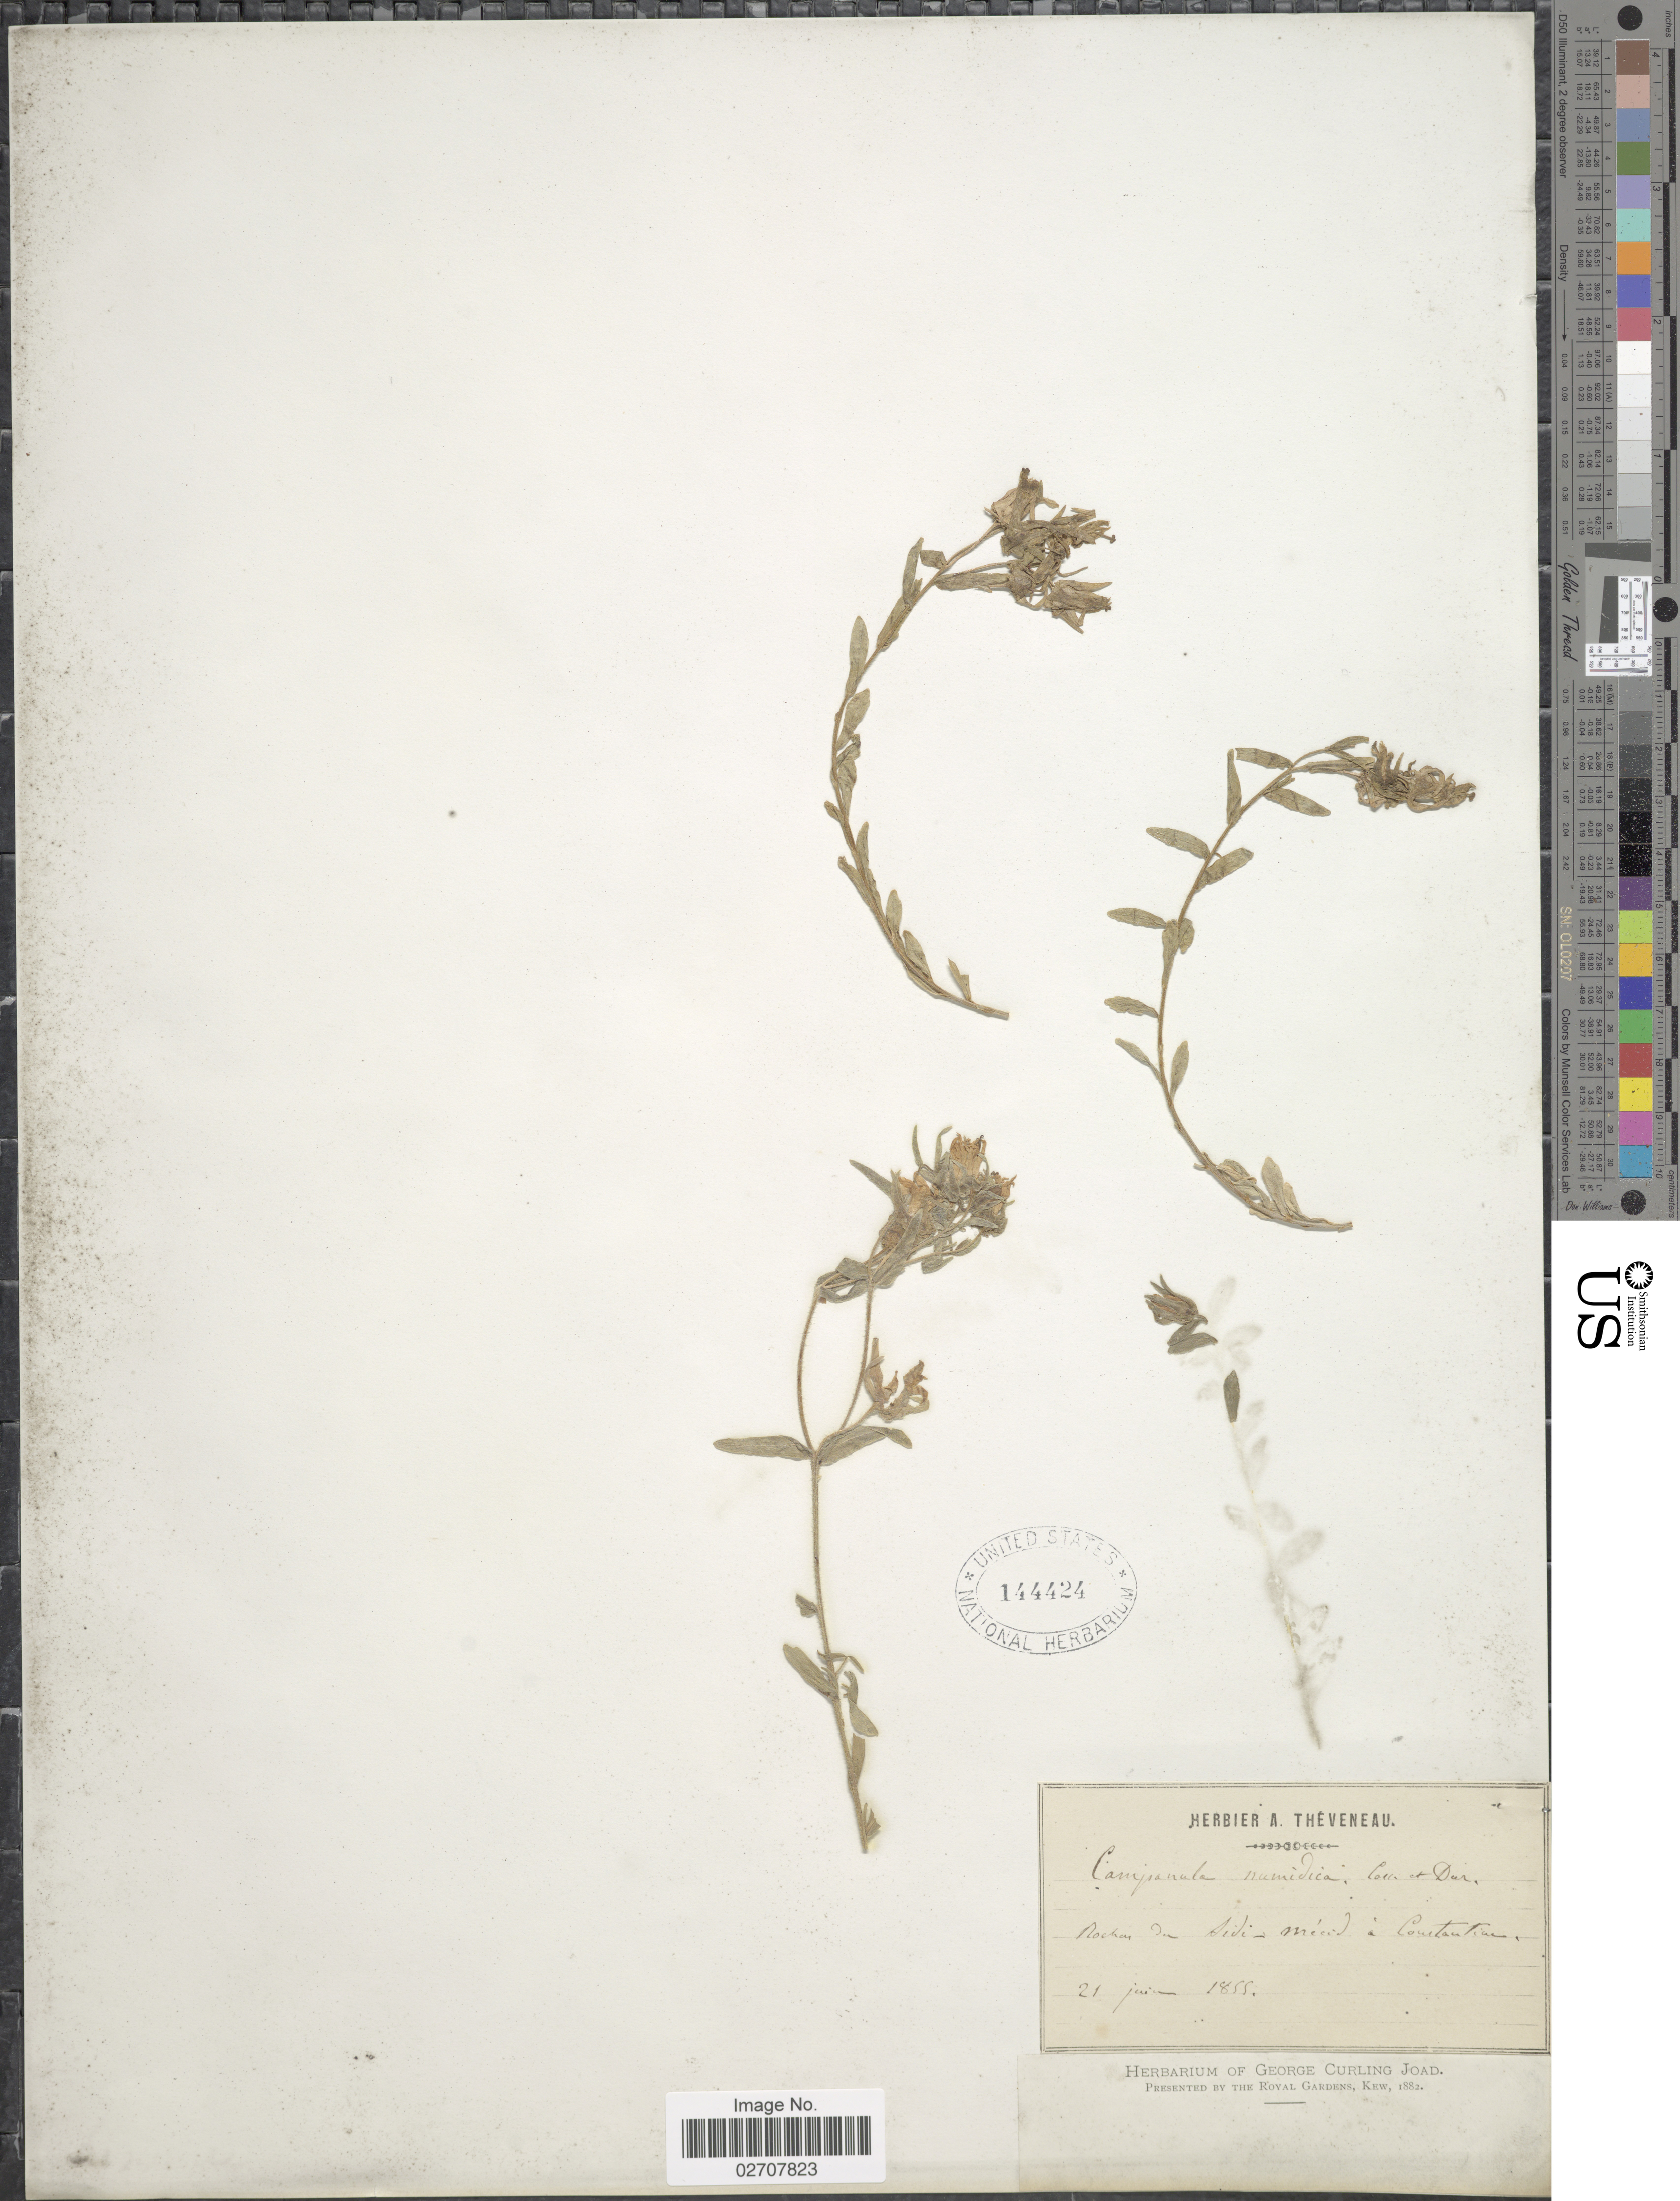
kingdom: Plantae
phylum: Tracheophyta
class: Magnoliopsida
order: Asterales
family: Campanulaceae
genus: Campanula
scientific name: Campanula numidica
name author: Durieu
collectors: ex herb. A. Theveneau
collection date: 1855-06-21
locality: Rochers du Sidi merid. a Constantin [interpreted]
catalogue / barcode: US 144424